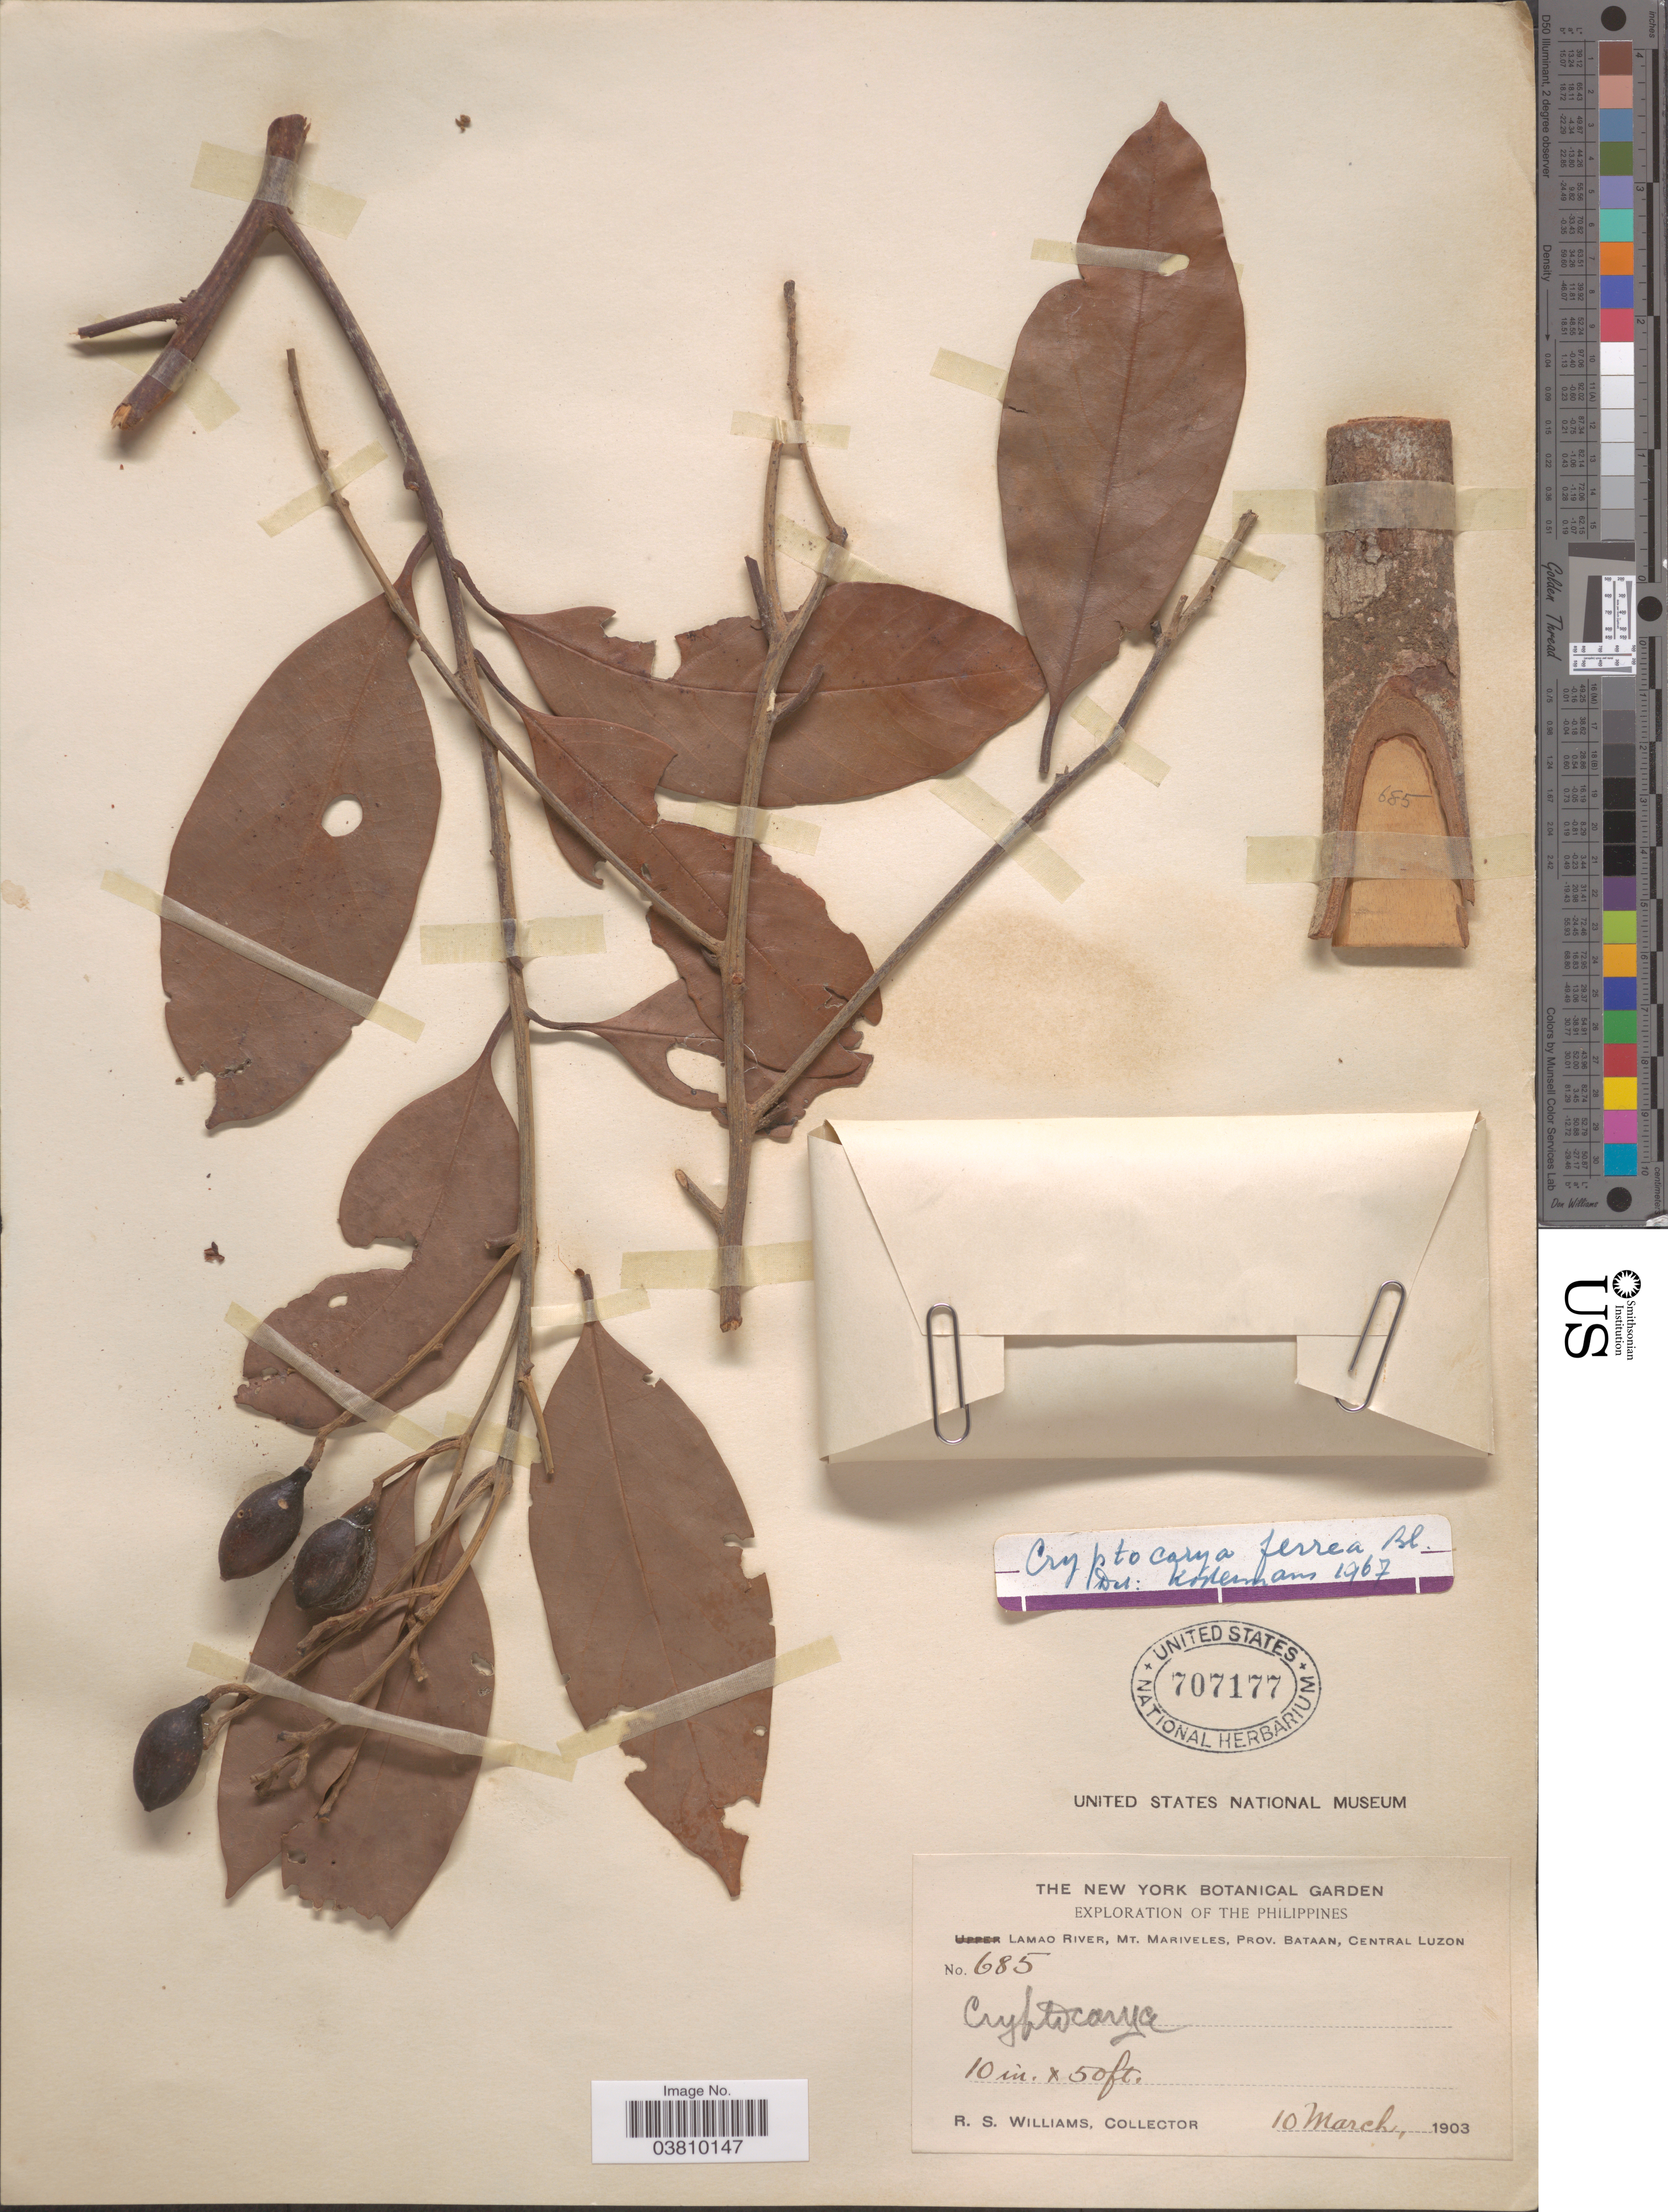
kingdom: Plantae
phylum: Tracheophyta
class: Magnoliopsida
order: Laurales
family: Lauraceae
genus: Cryptocarya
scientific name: Cryptocarya ferrea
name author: Blume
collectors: R. S. Williams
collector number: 685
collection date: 1903-03-10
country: Philippines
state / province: Central Luzon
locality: Lamao River, Mt. Mariveles, Prov. Bataan.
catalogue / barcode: US 707177